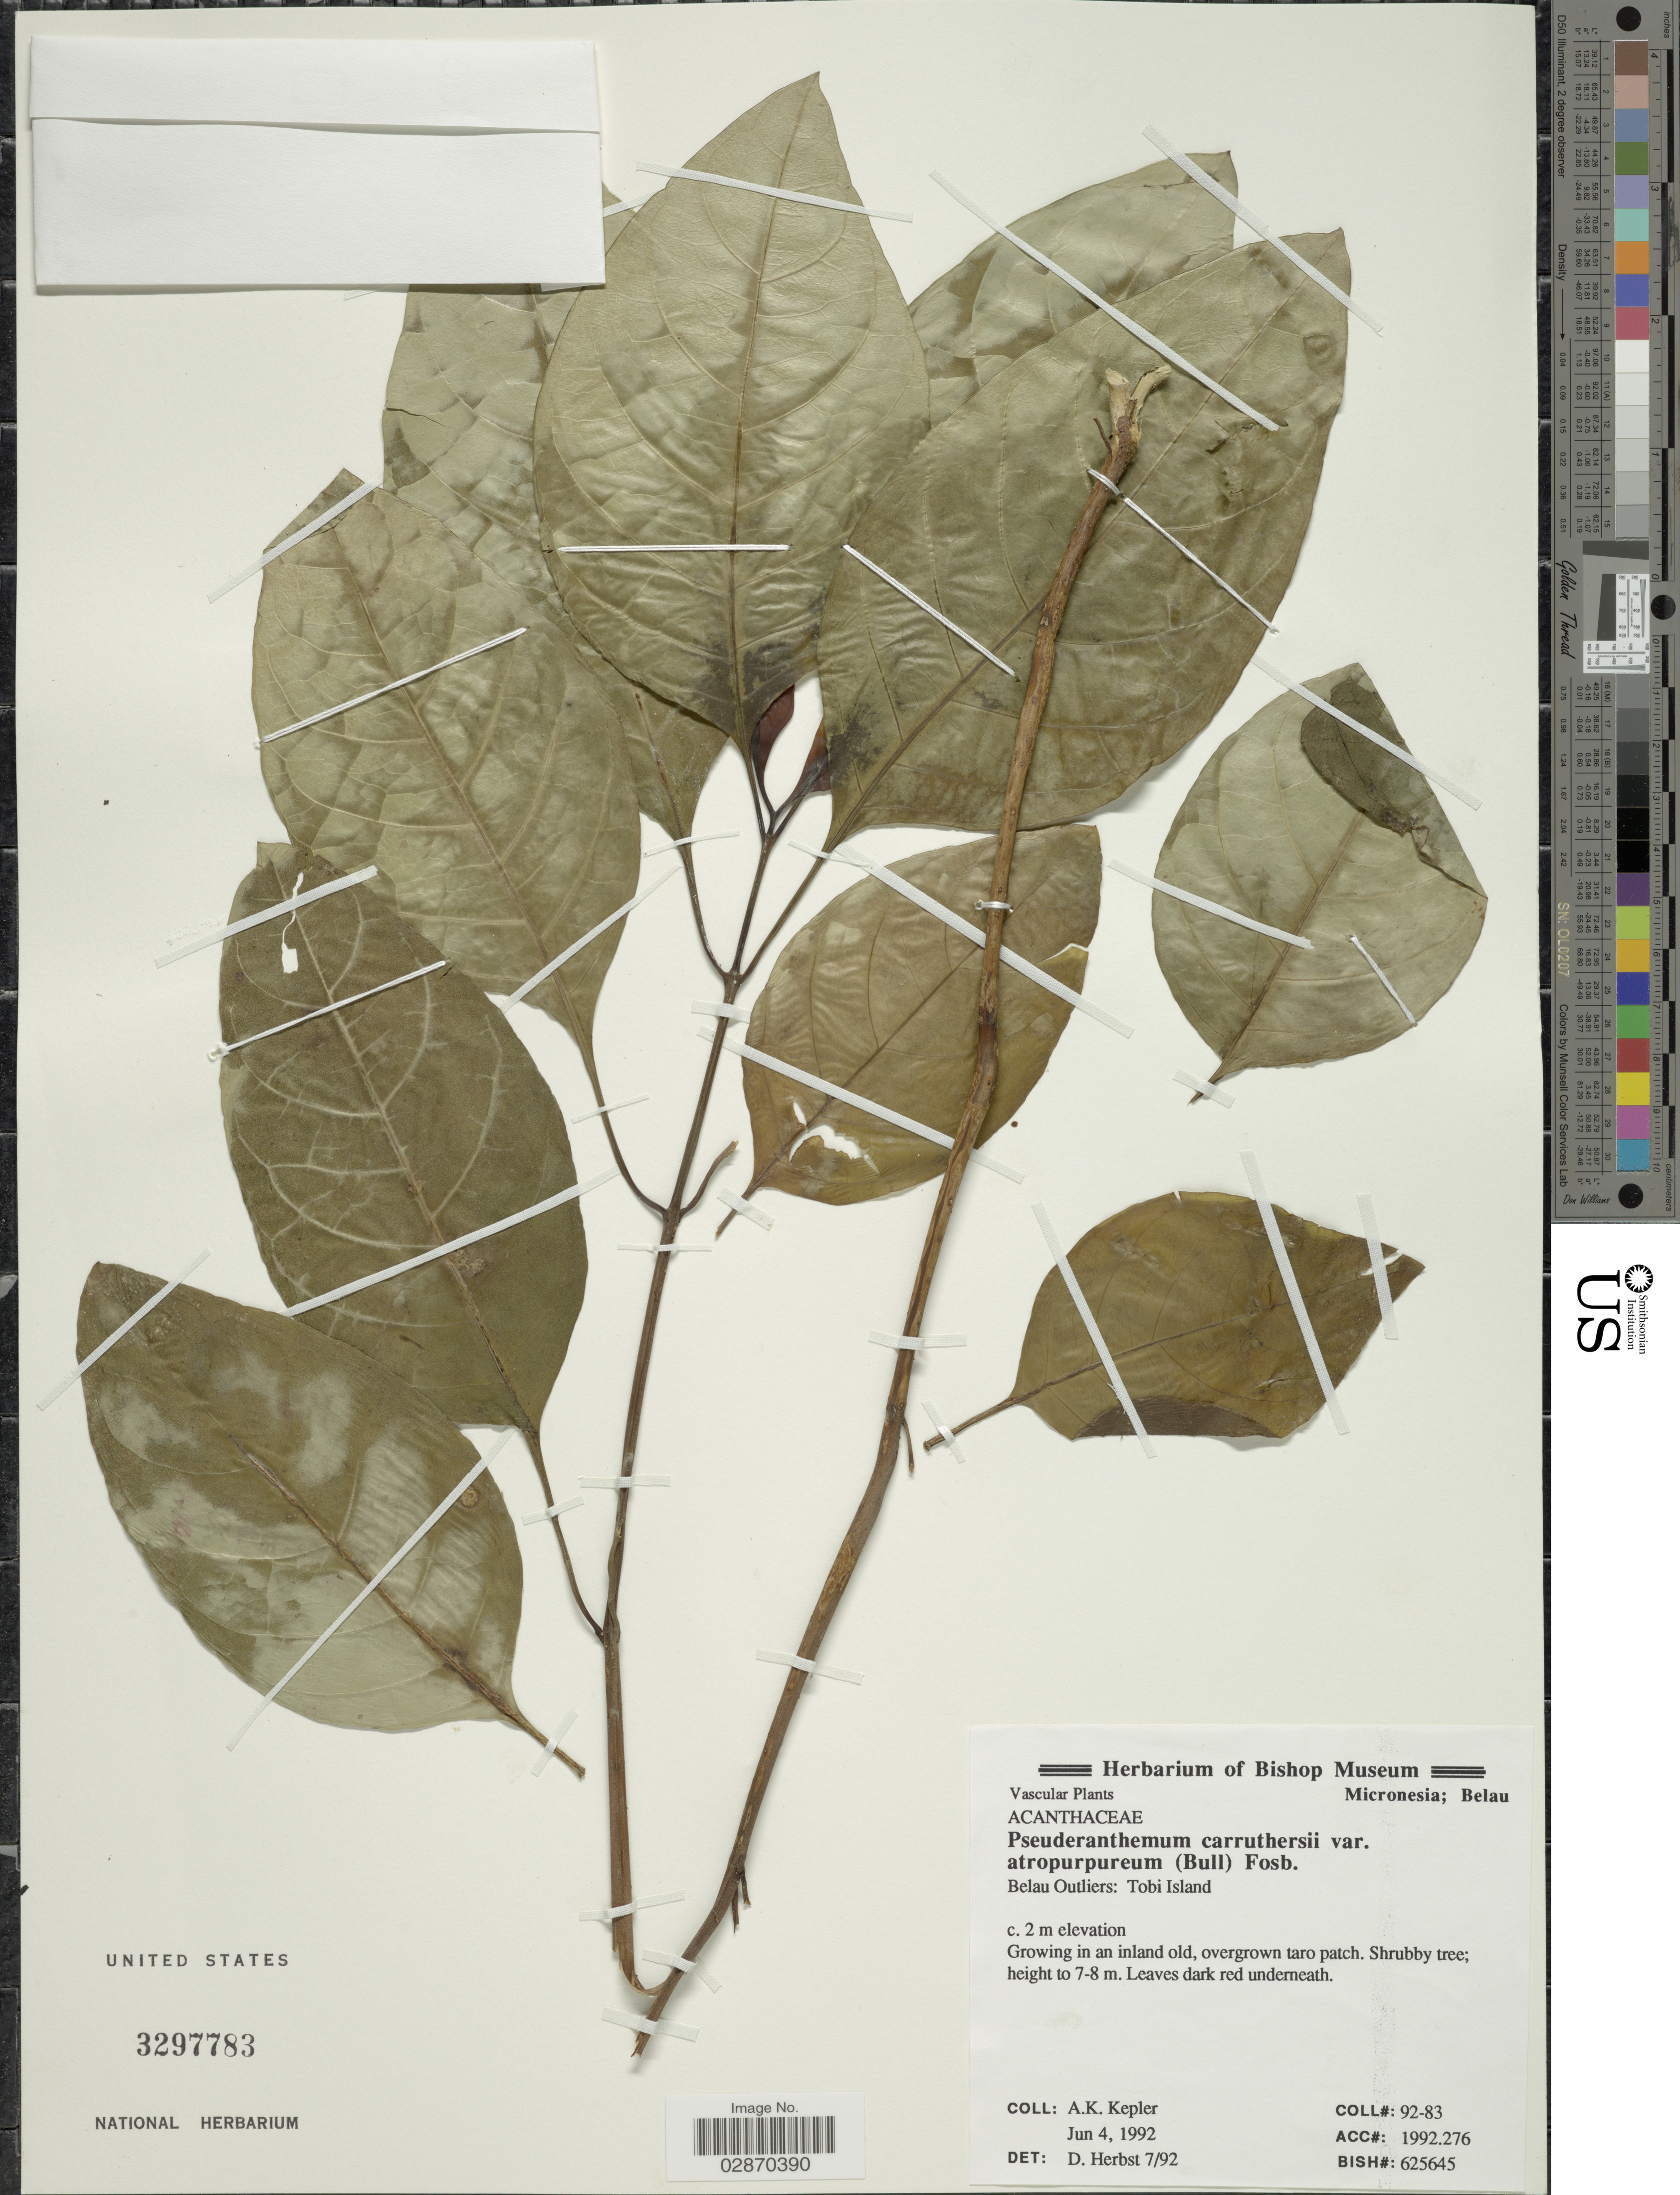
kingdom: Plantae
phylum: Tracheophyta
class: Magnoliopsida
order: Lamiales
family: Acanthaceae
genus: Pseuderanthemum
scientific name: Pseuderanthemum carruthersii var. atropurpureum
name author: (W. Bull) Fosberg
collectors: A. K. Kepler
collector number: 92-83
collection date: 1992-06-04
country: Palau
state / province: Belau Outliers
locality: Micronesia; Belau. Tobi Island.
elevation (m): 2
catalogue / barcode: US 3297783